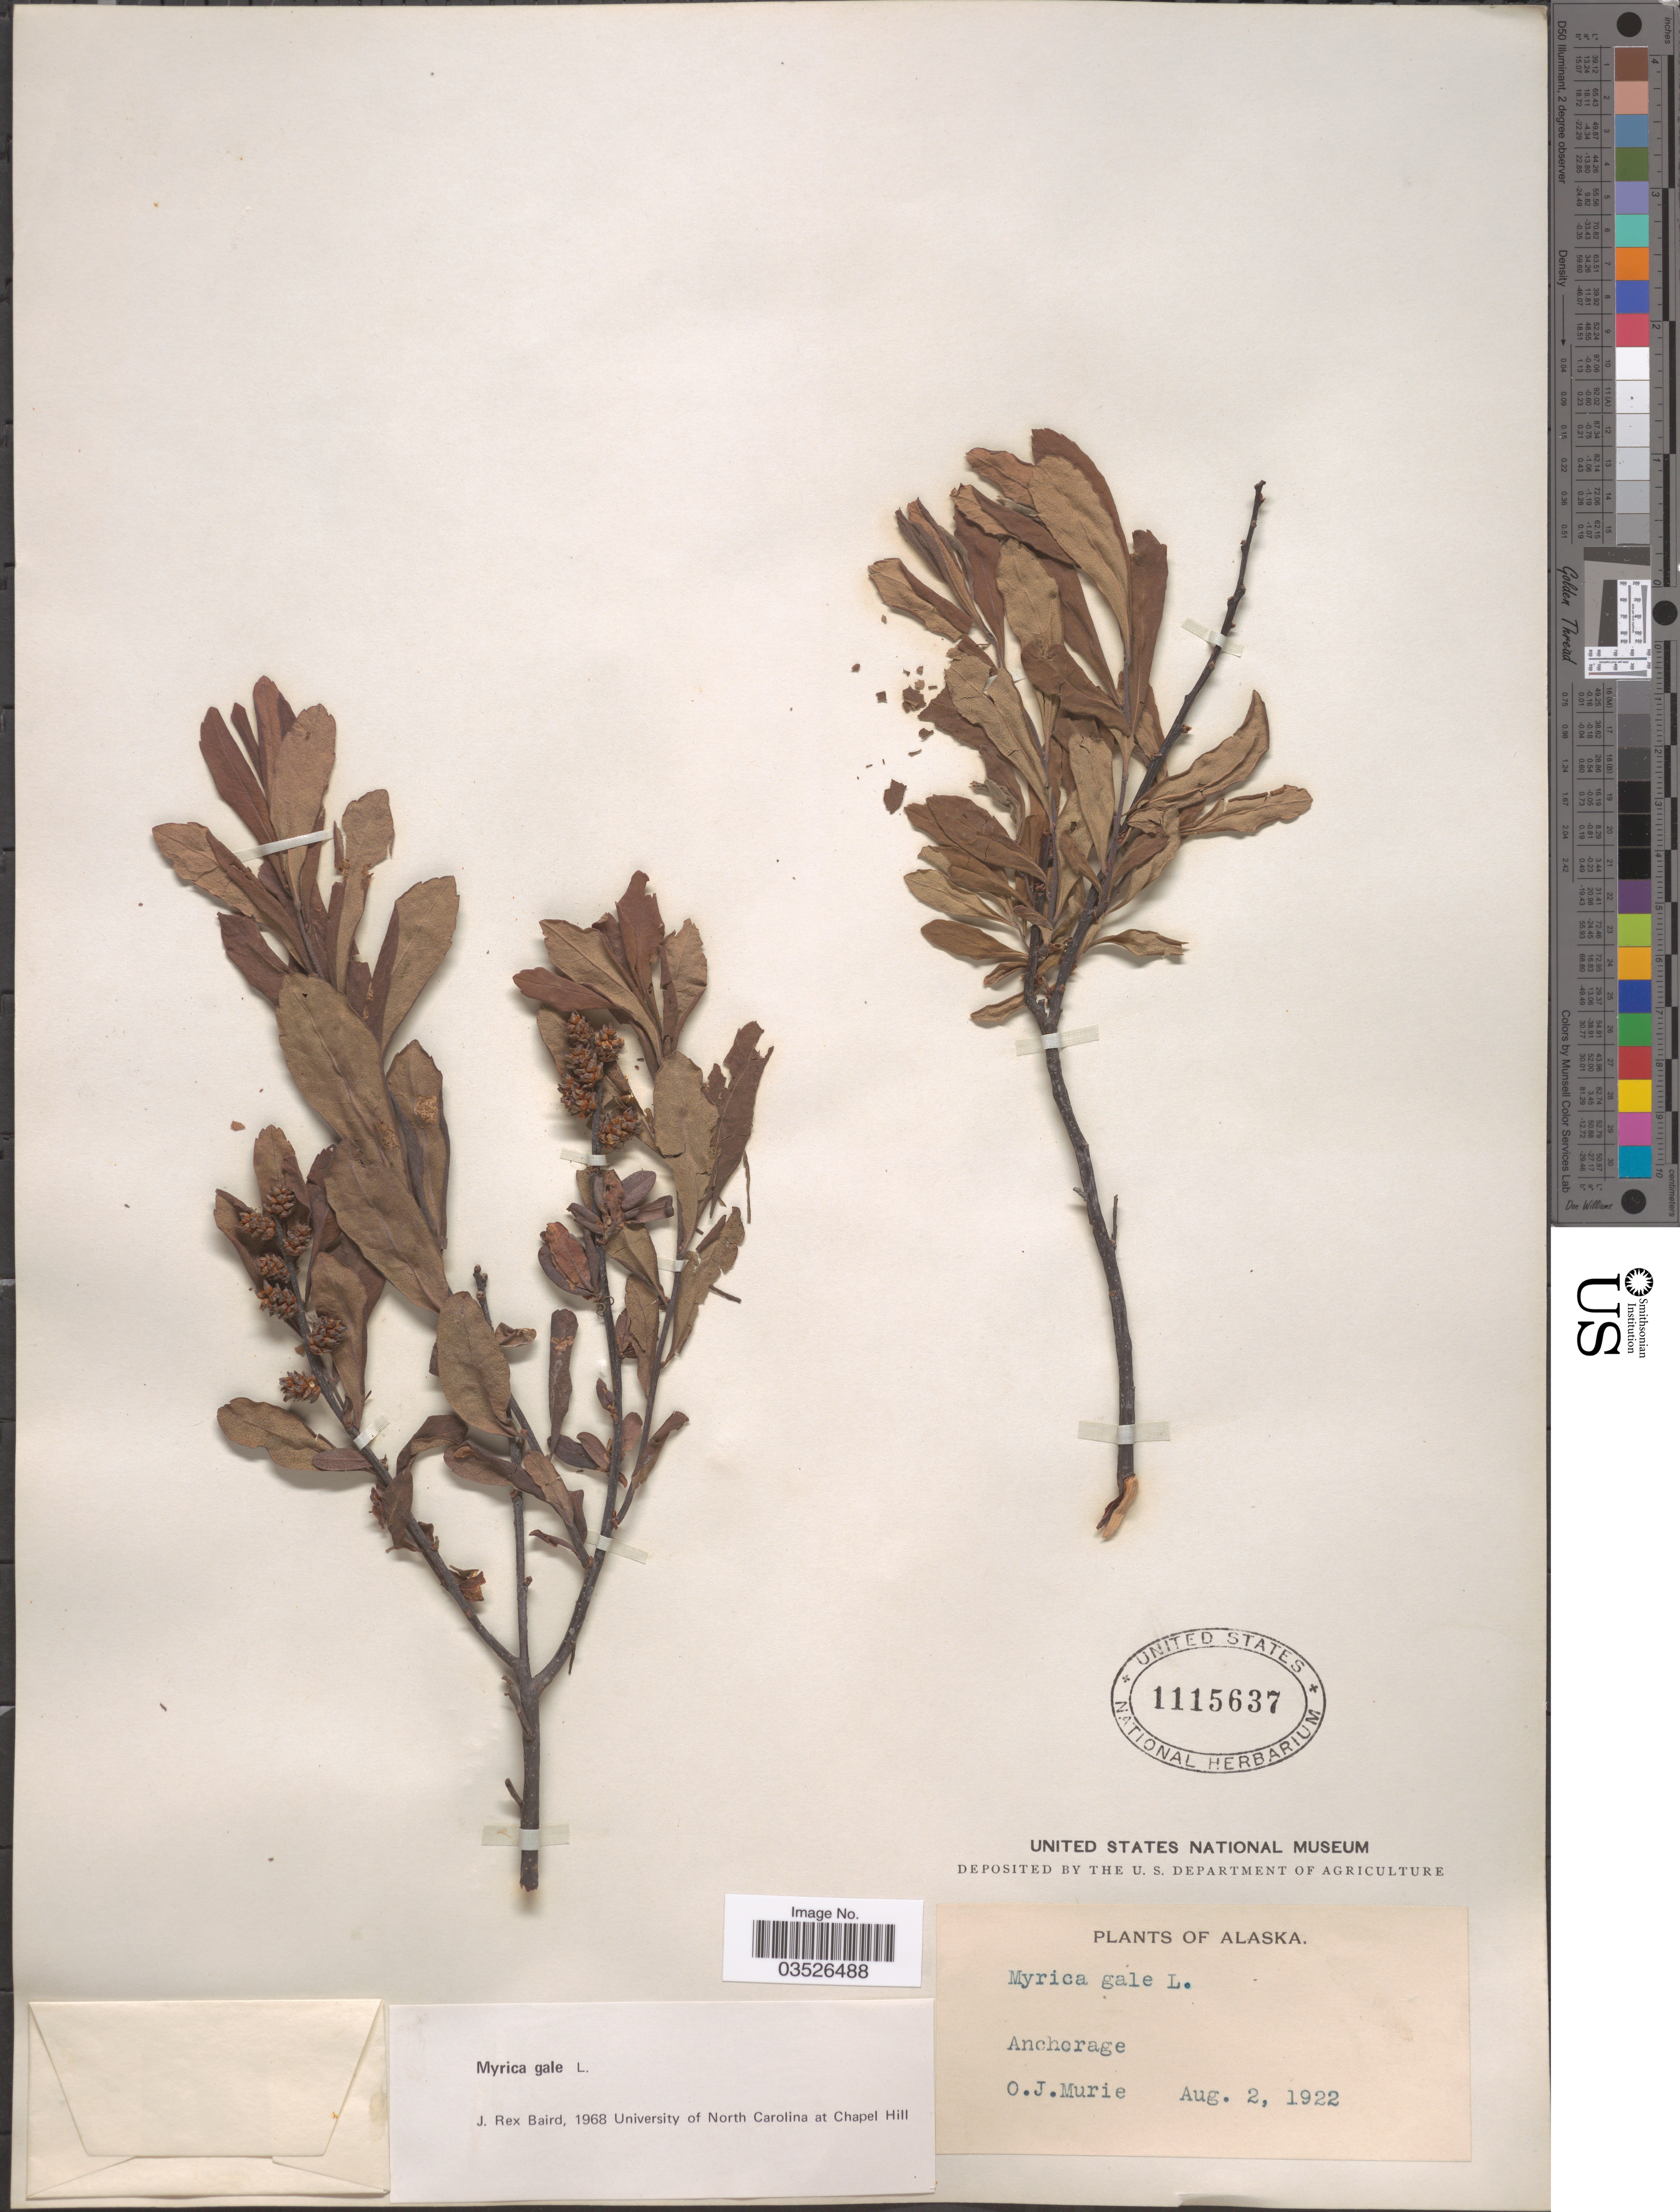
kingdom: Plantae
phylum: Tracheophyta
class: Magnoliopsida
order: Fagales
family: Myricaceae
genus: Myrica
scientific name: Myrica gale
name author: L.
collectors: O. Murie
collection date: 1922-08-02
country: United States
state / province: Alaska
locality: Anchorage.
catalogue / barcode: US 1115637